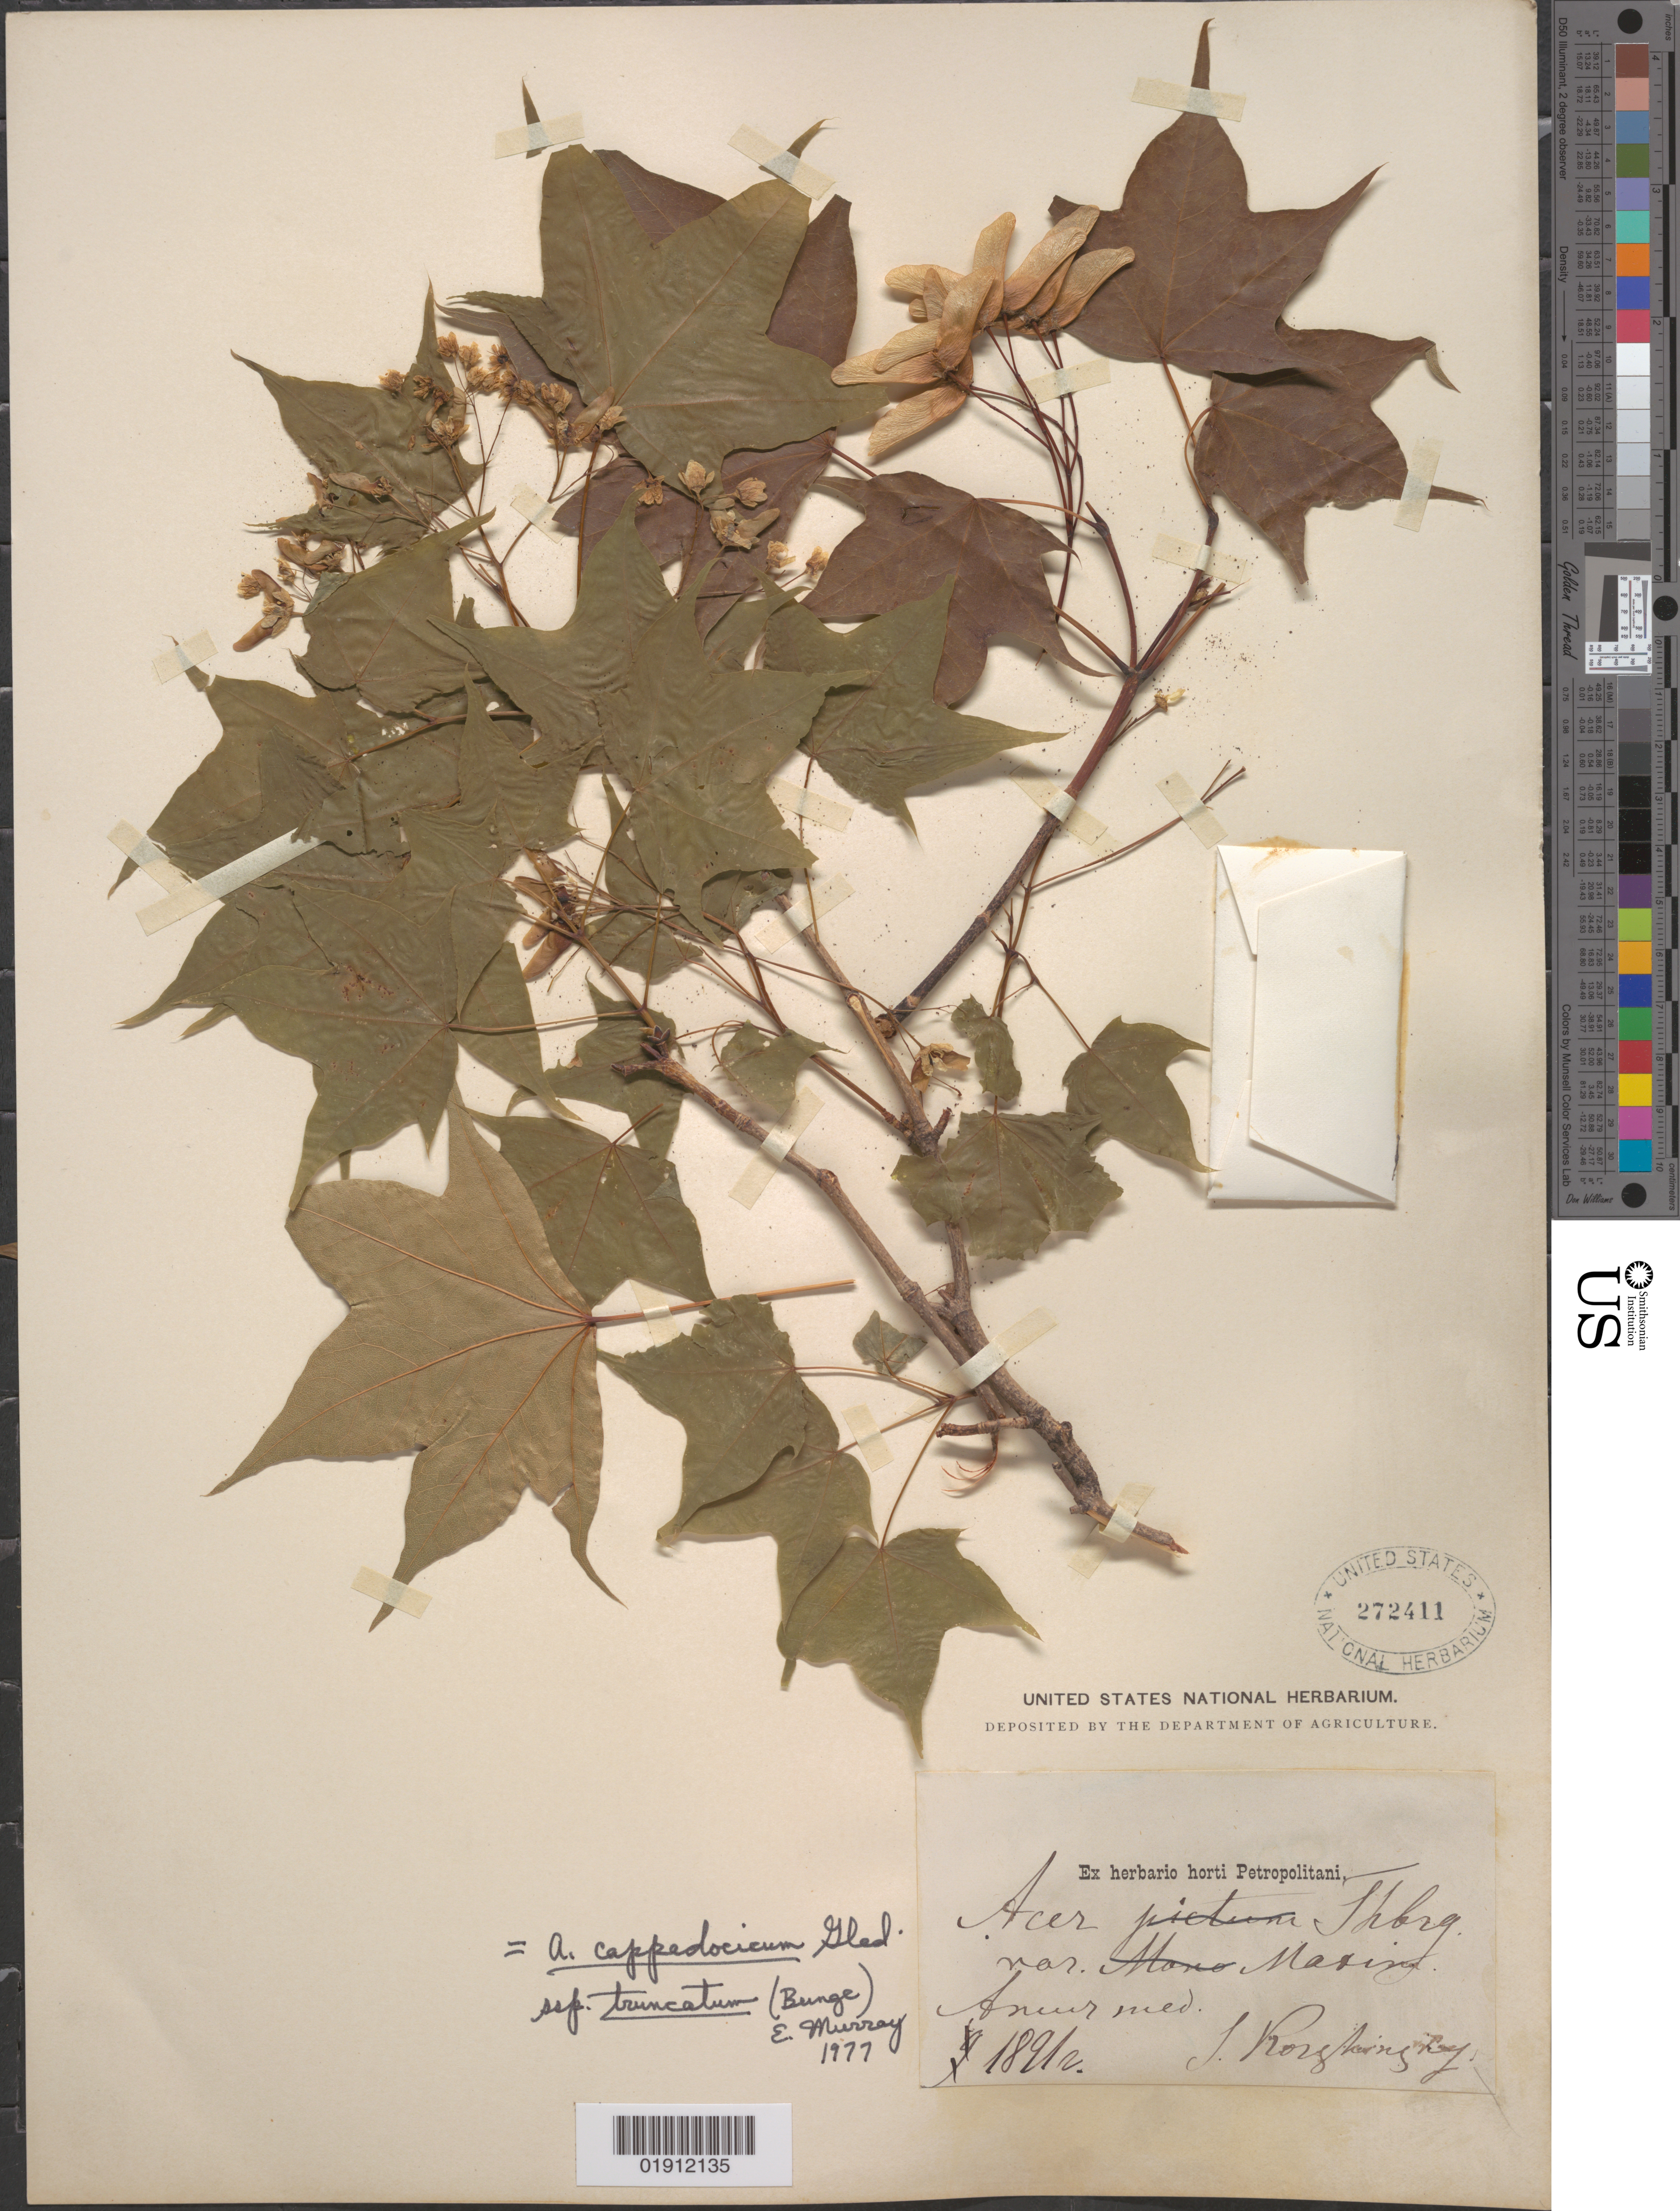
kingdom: Plantae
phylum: Tracheophyta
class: Magnoliopsida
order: Sapindales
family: Sapindaceae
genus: Acer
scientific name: Acer cappadocicum subsp. truncatum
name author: (Bunge) A.E. Murray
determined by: Murray, Edward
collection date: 1891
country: Russian Federation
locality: Anur med. [Ingushetiya?]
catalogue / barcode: US 272411